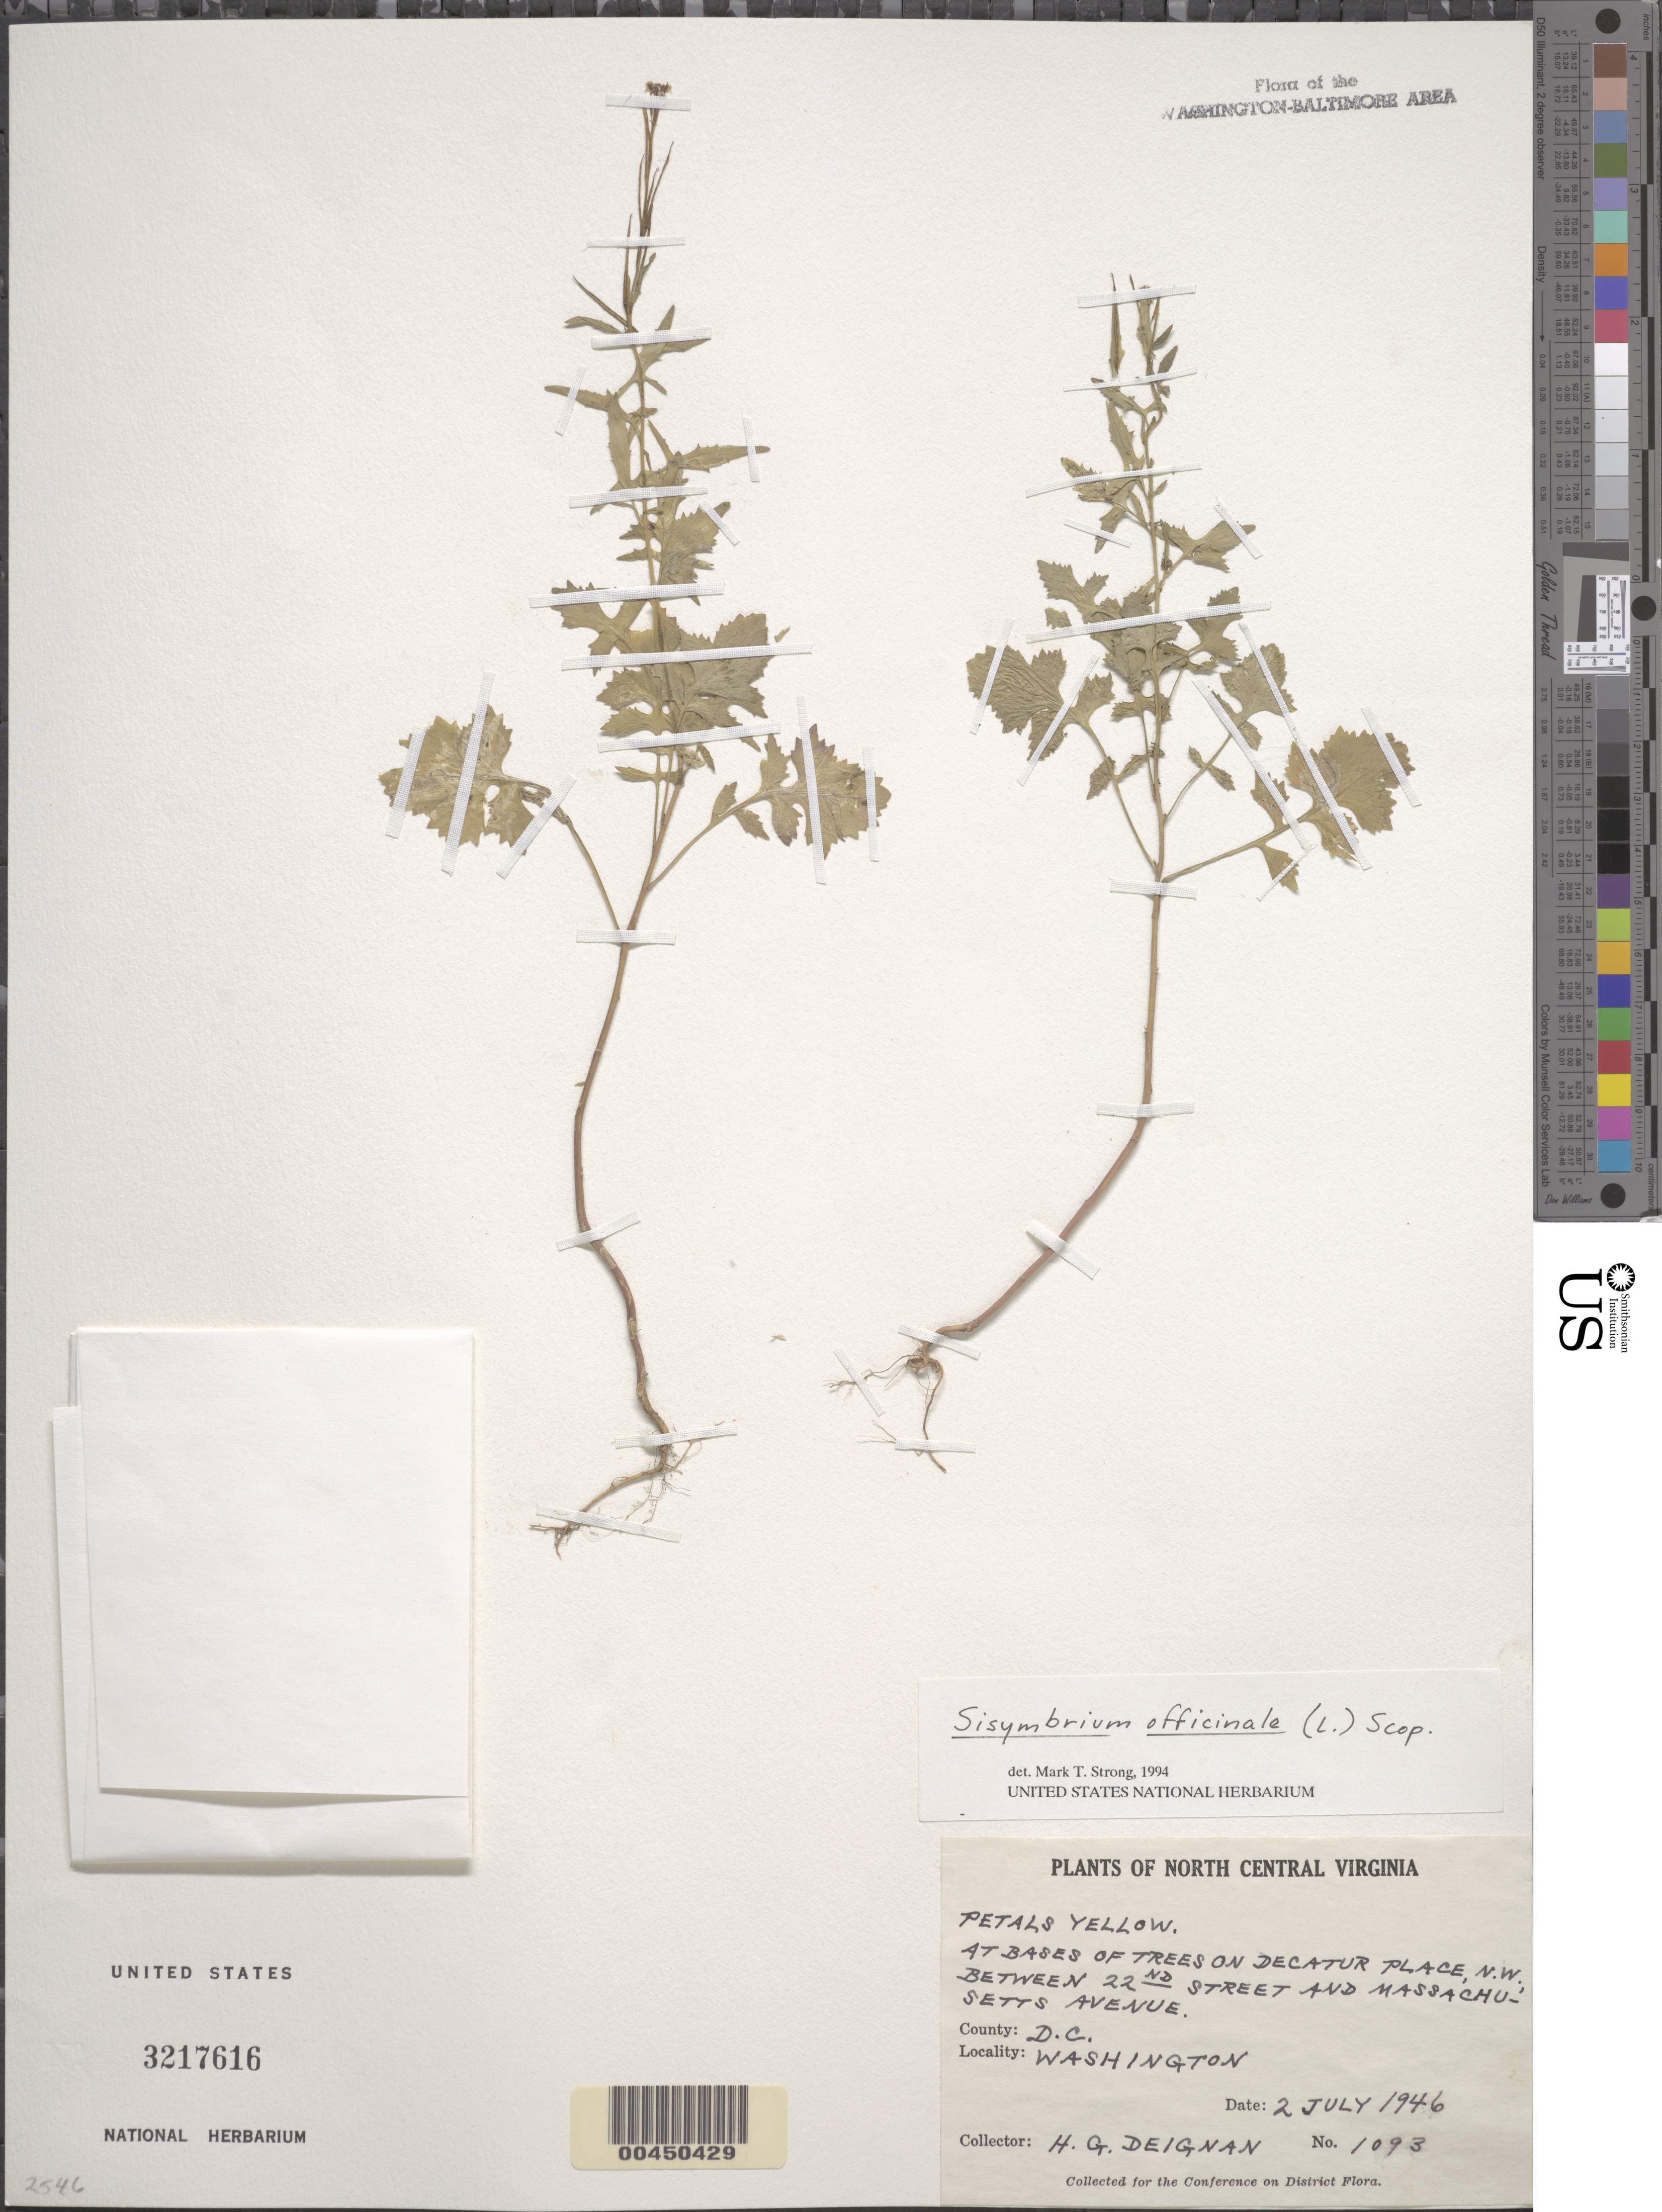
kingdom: Plantae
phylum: Tracheophyta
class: Magnoliopsida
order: Brassicales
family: Brassicaceae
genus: Sisymbrium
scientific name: Sisymbrium officinale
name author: (L.) Scop.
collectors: H. Deignan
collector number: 999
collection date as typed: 02 Jul 1946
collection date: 1946-07-02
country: United States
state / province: District of Columbia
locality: Decatur place, NW between 22nd Street and Massachusetts Ave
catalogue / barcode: US 3217616